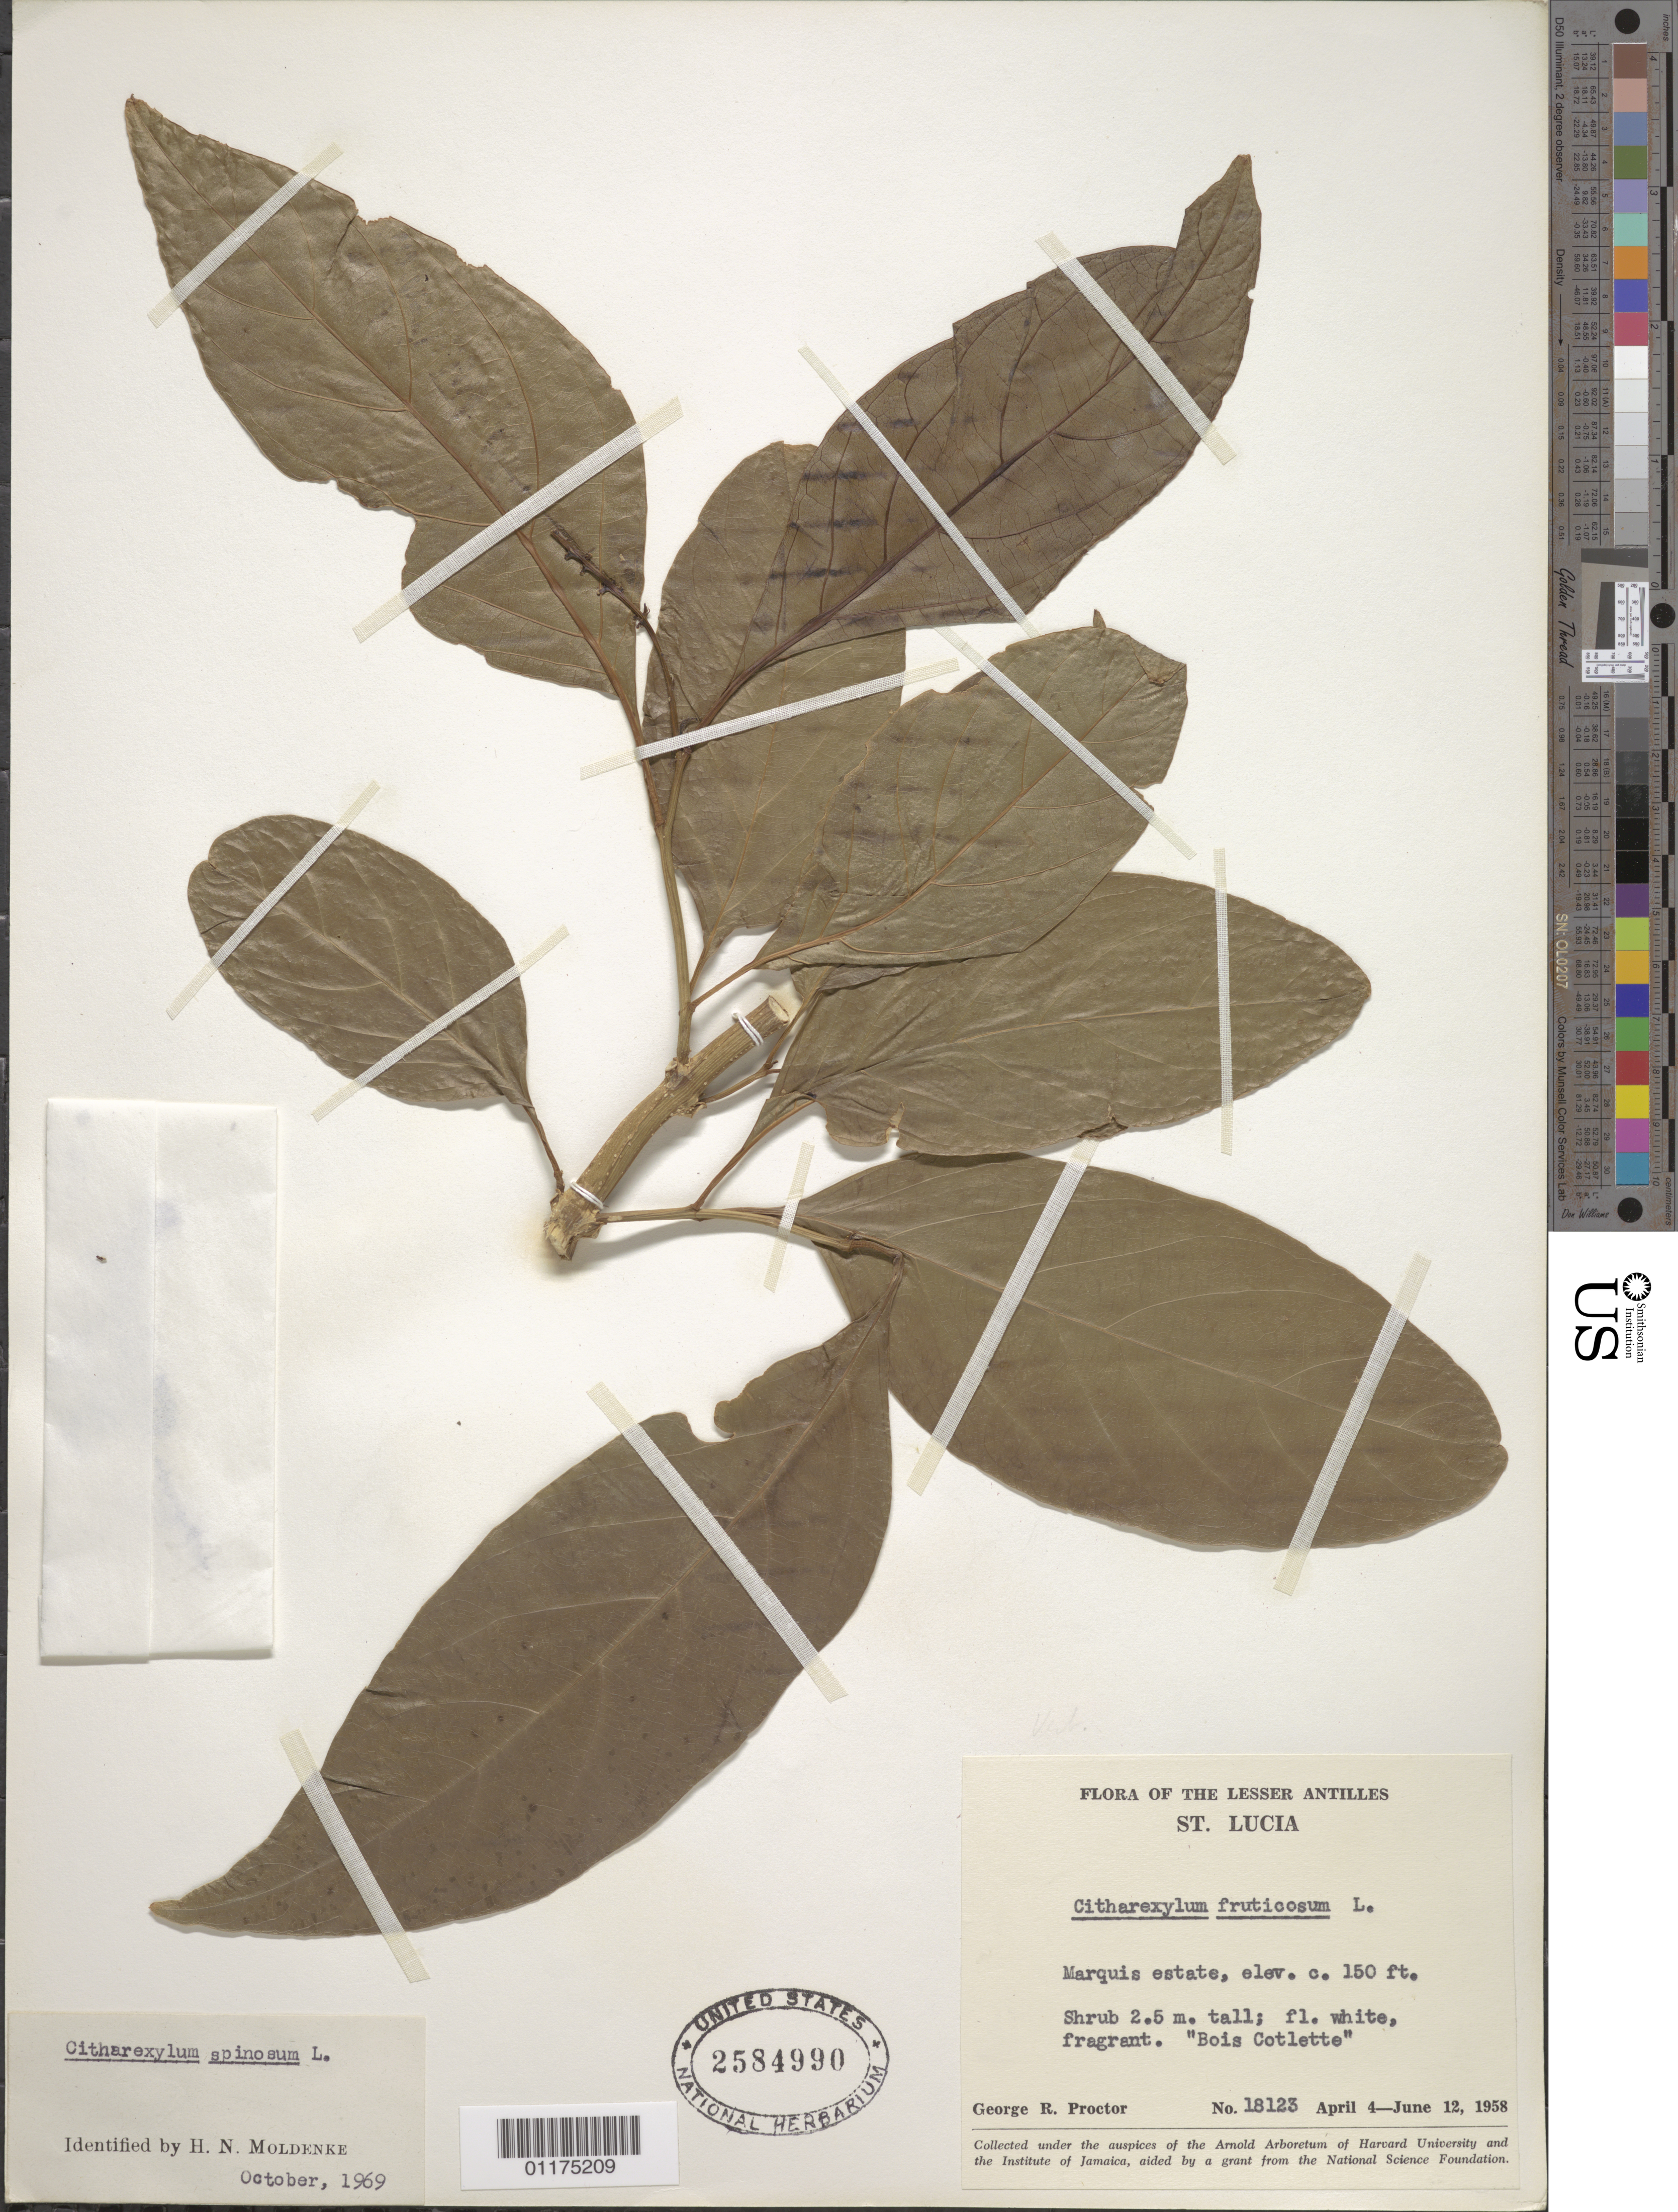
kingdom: Plantae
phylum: Tracheophyta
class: Magnoliopsida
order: Lamiales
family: Verbenaceae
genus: Citharexylum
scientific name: Citharexylum spinosum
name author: L.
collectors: G. R. Proctor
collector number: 18123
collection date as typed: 04 Apr 1958 to 12 Jun 1958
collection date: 1958-04-04/1958-06-12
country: St. Lucia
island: St. Lucia I.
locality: Marquis estate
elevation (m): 46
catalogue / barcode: US 2584990